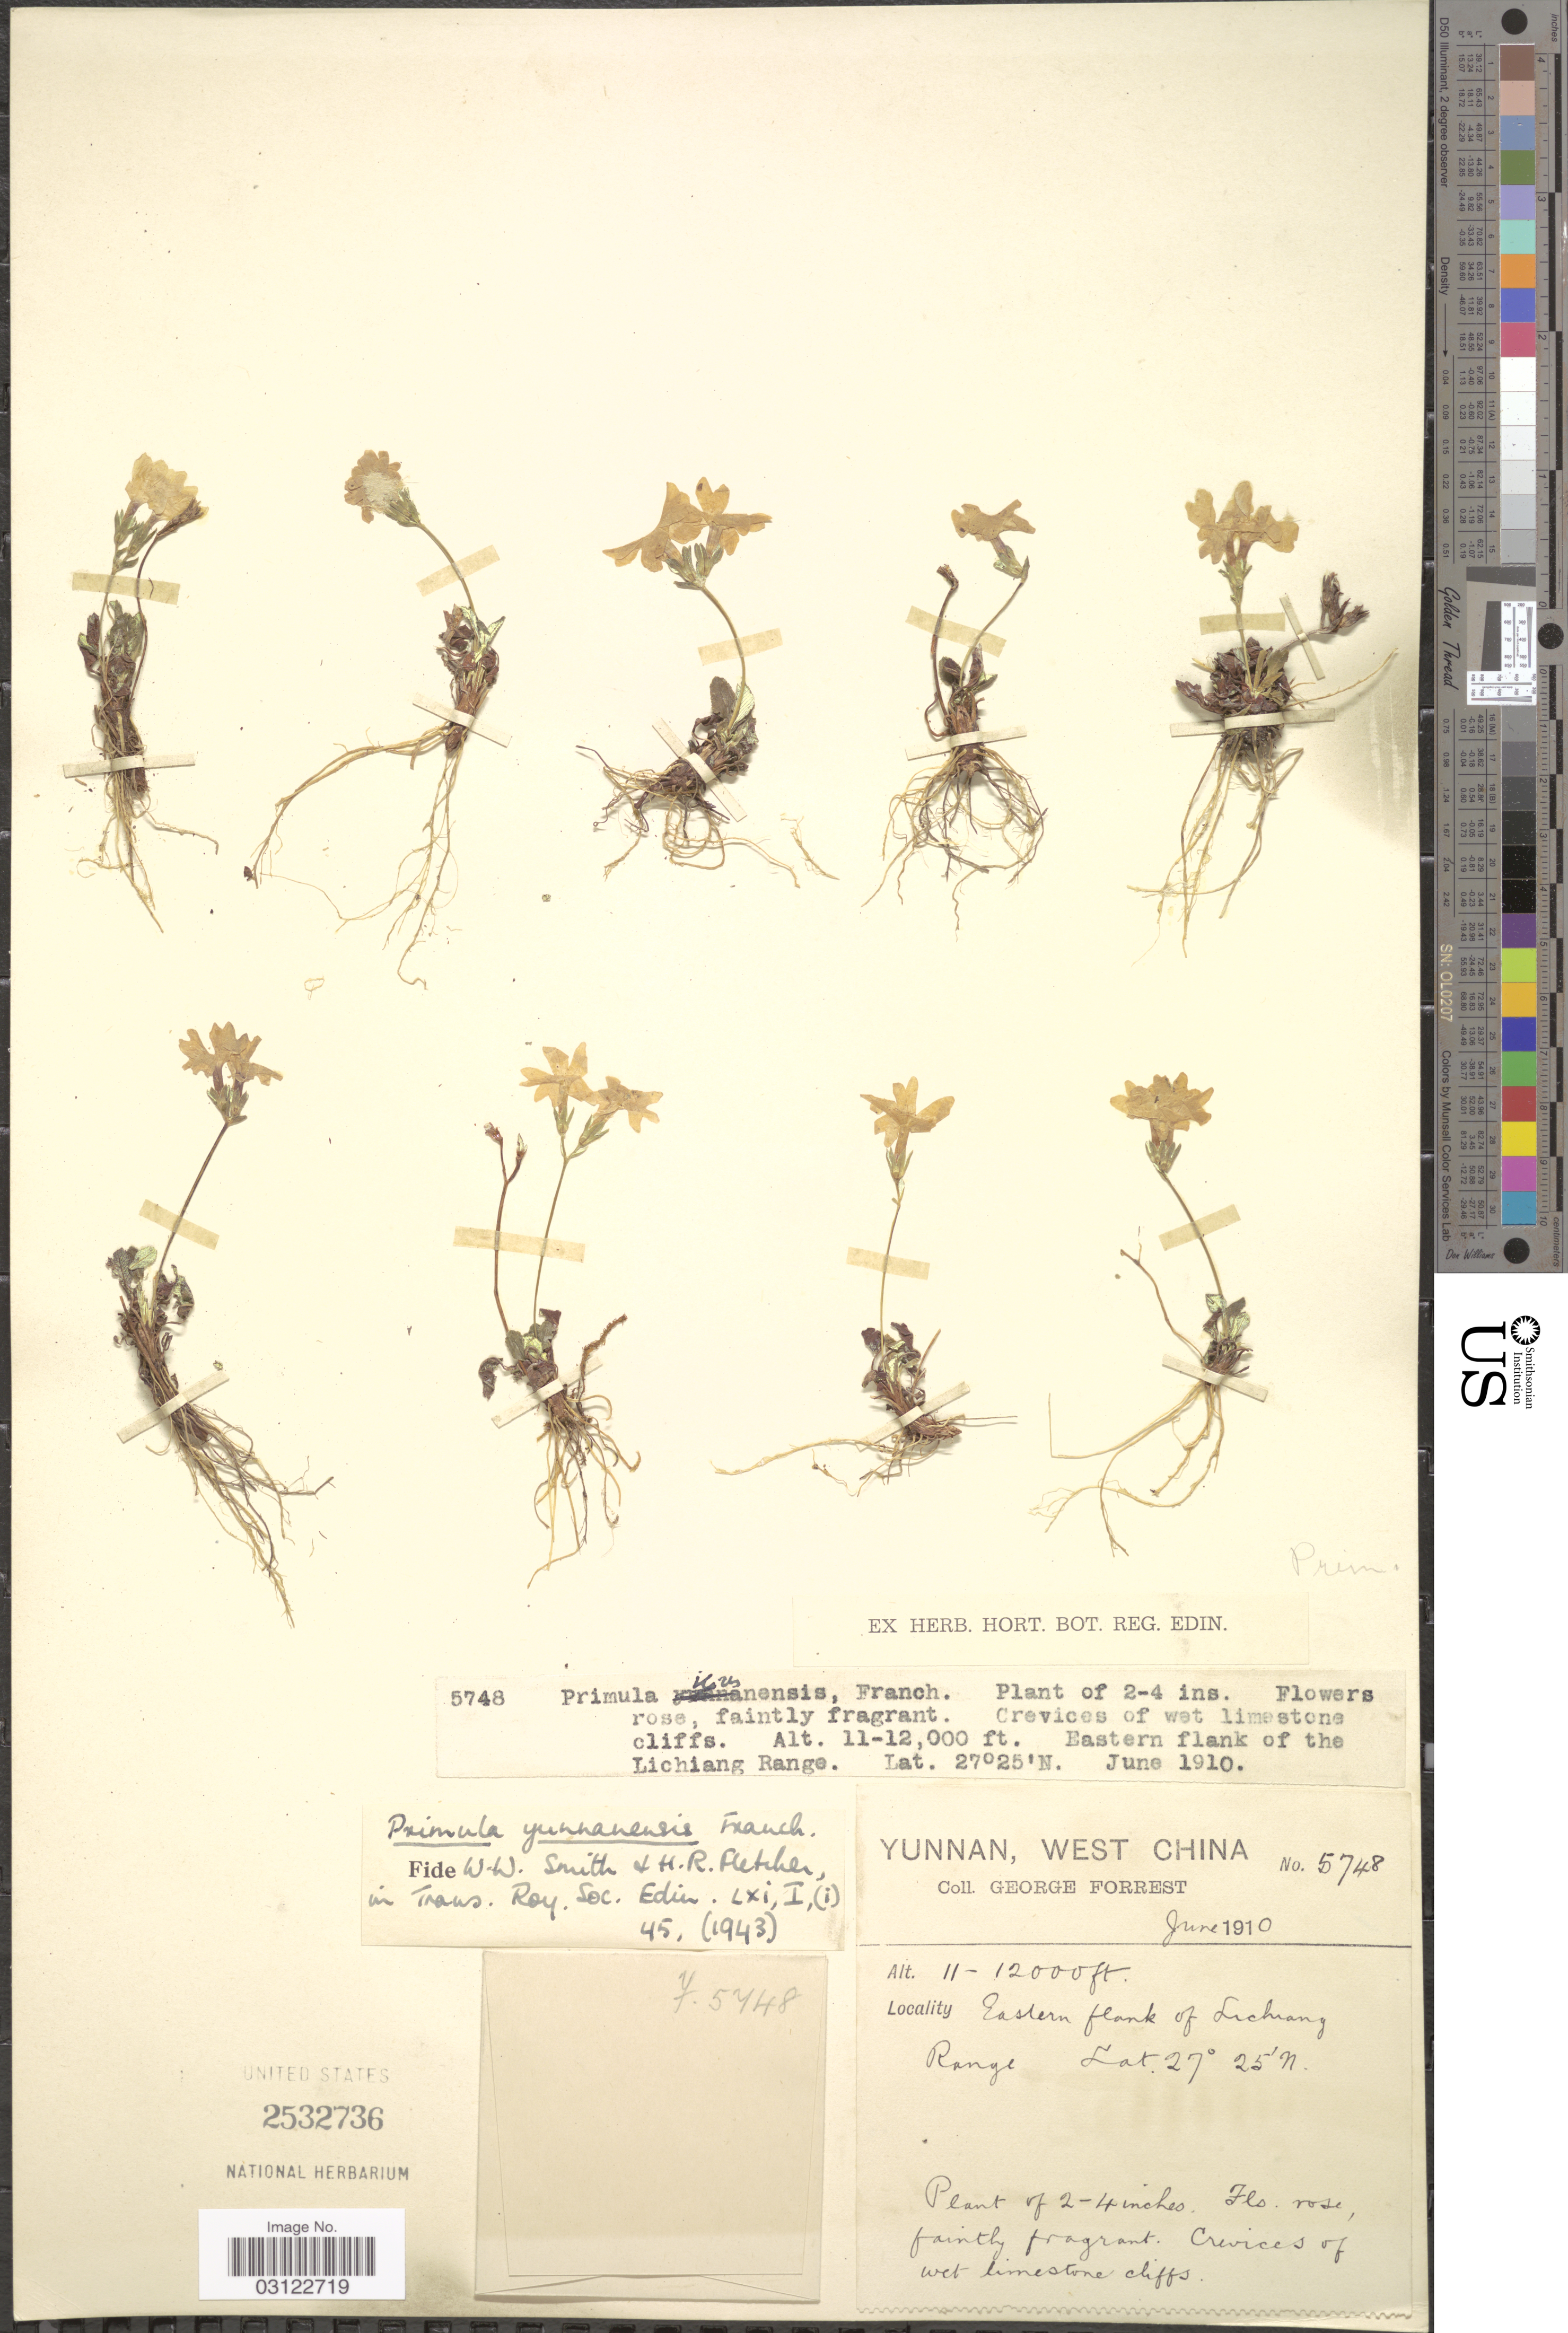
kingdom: Plantae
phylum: Tracheophyta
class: Magnoliopsida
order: Ericales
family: Primulaceae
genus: Primula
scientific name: Primula yunnanensis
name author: Franch.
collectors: G. Forrest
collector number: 5748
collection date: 1910-06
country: China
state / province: Yunnan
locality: West China. Eastern flank of Lichiang Range.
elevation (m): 3353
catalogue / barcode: US 2532736